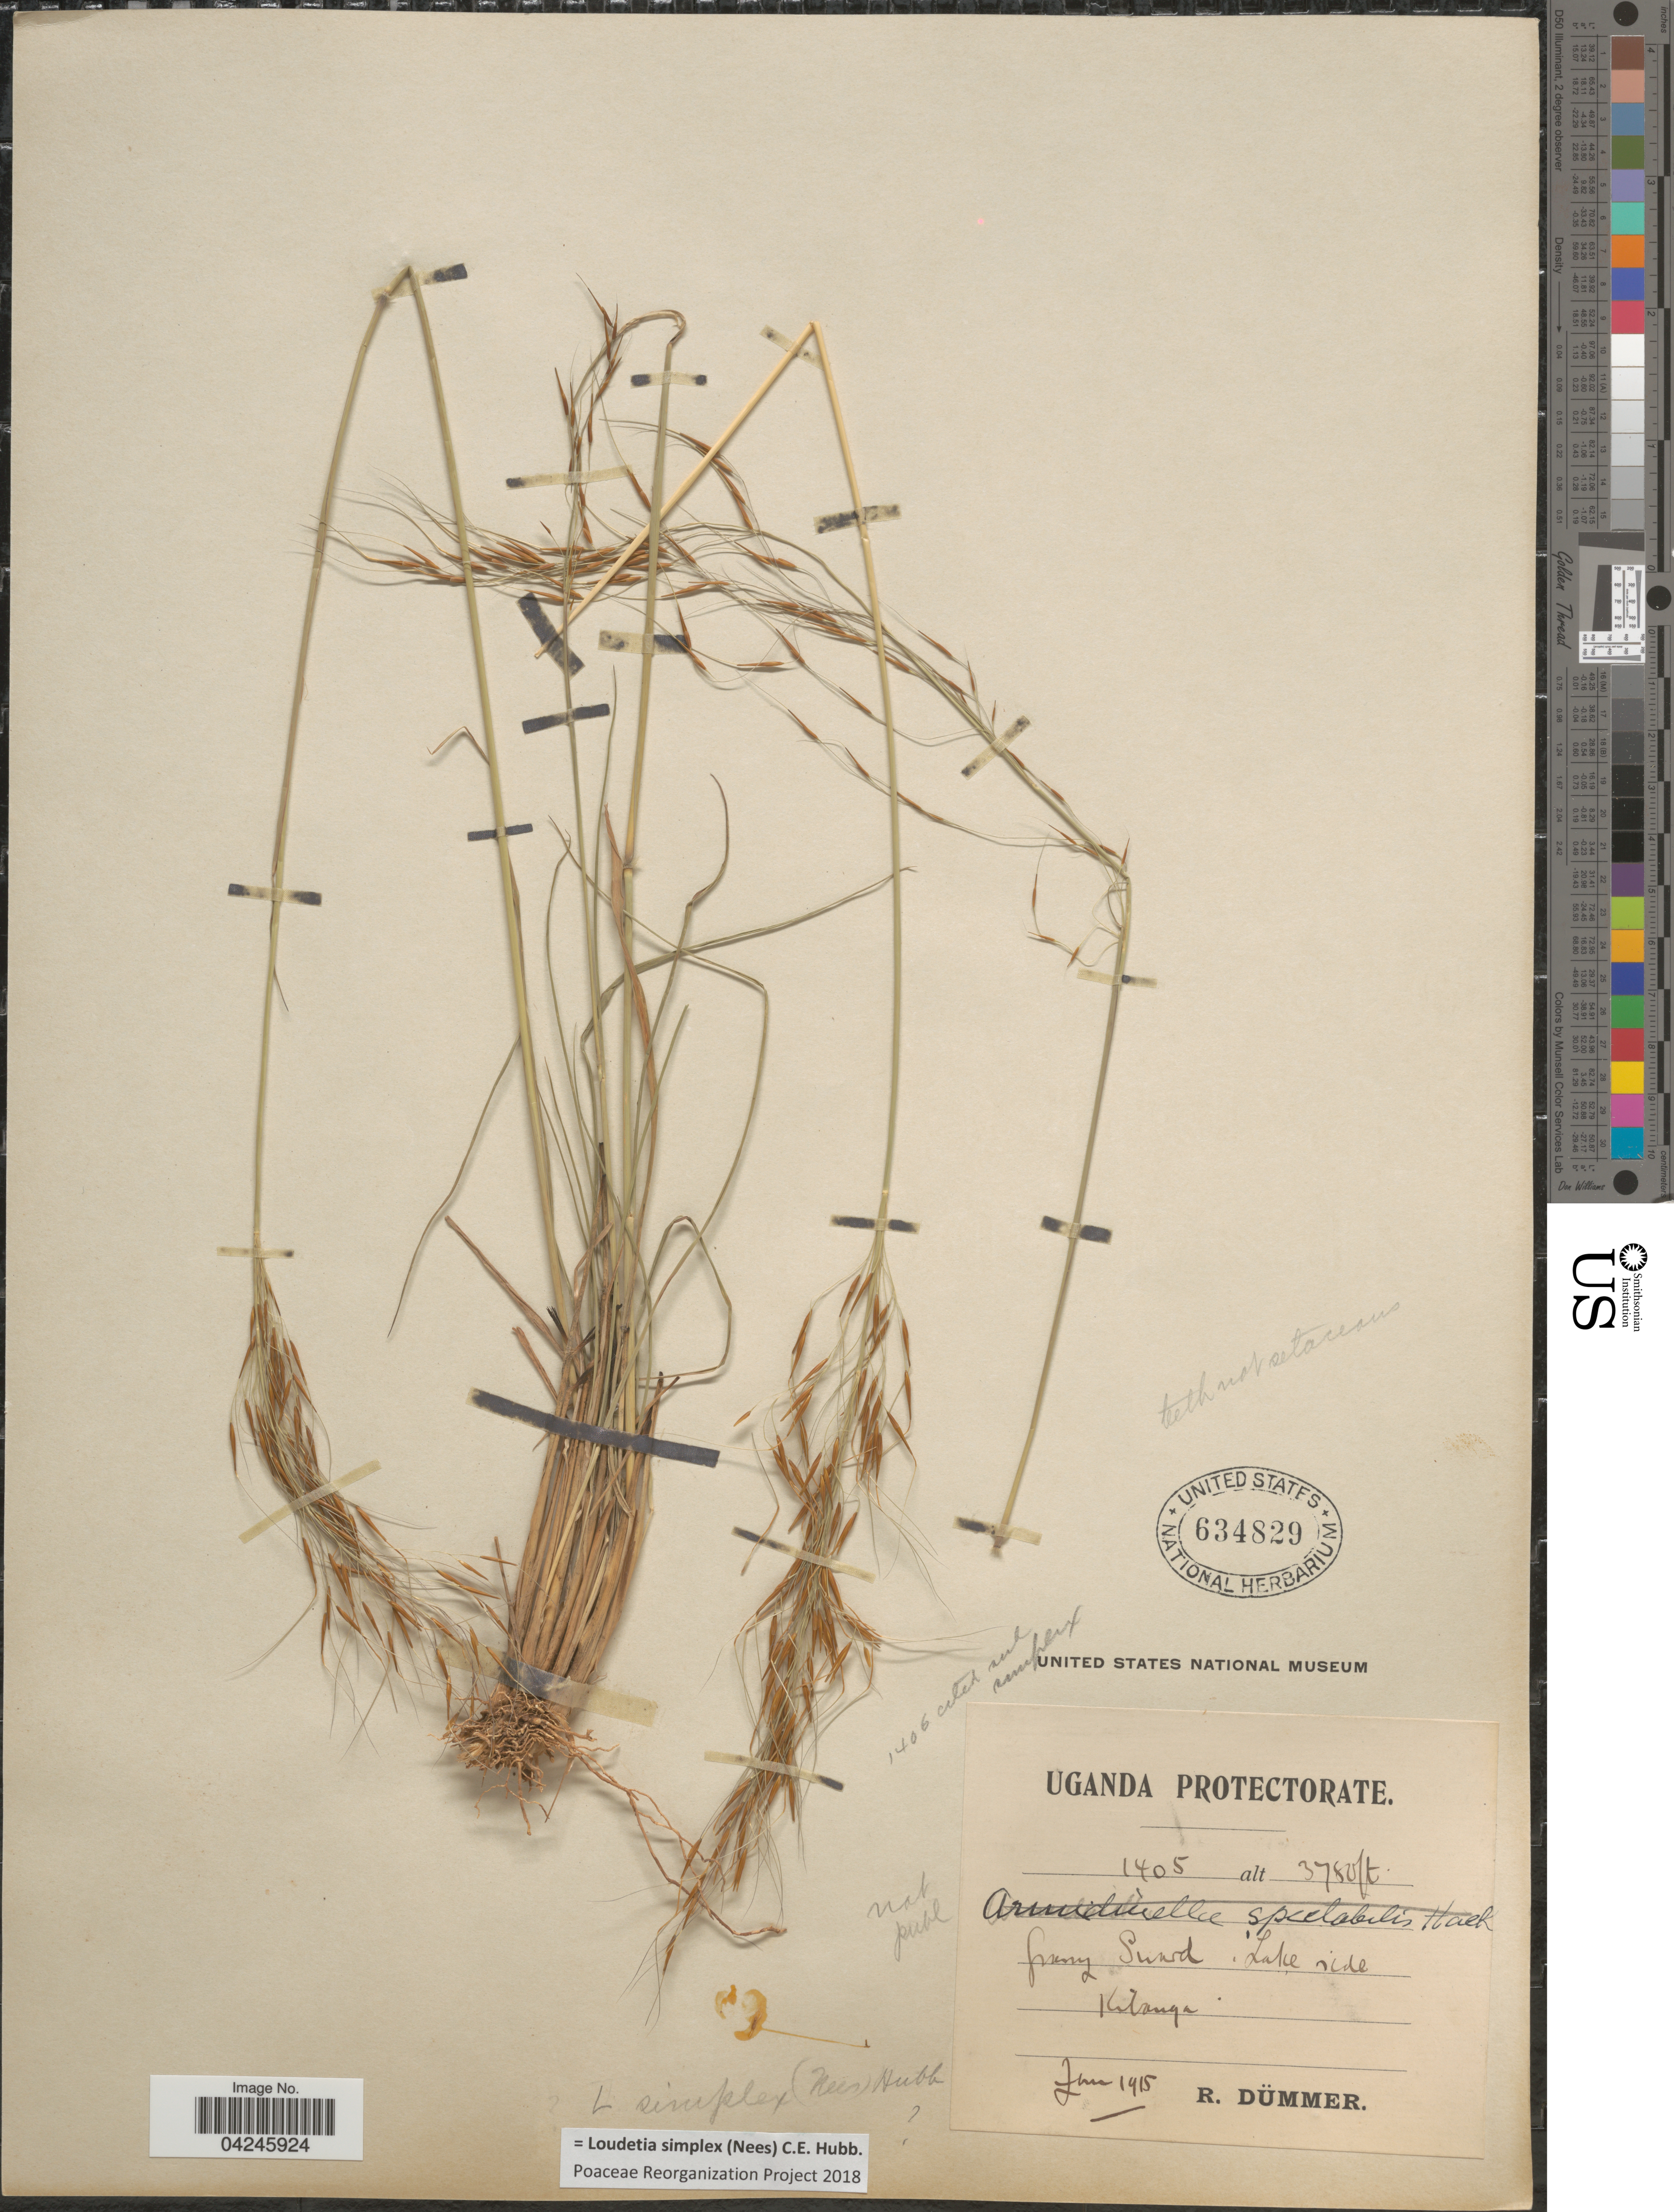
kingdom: Plantae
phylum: Tracheophyta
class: Liliopsida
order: Poales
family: Poaceae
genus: Loudetia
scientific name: Loudetia simplex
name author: (Nees) C.E. Hubb.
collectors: R. Dümmer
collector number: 1405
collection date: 1915-06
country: Uganda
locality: Uganda Protectorate. Grassy Sward: Lake side Kibanga.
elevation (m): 1152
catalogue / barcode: US 634829